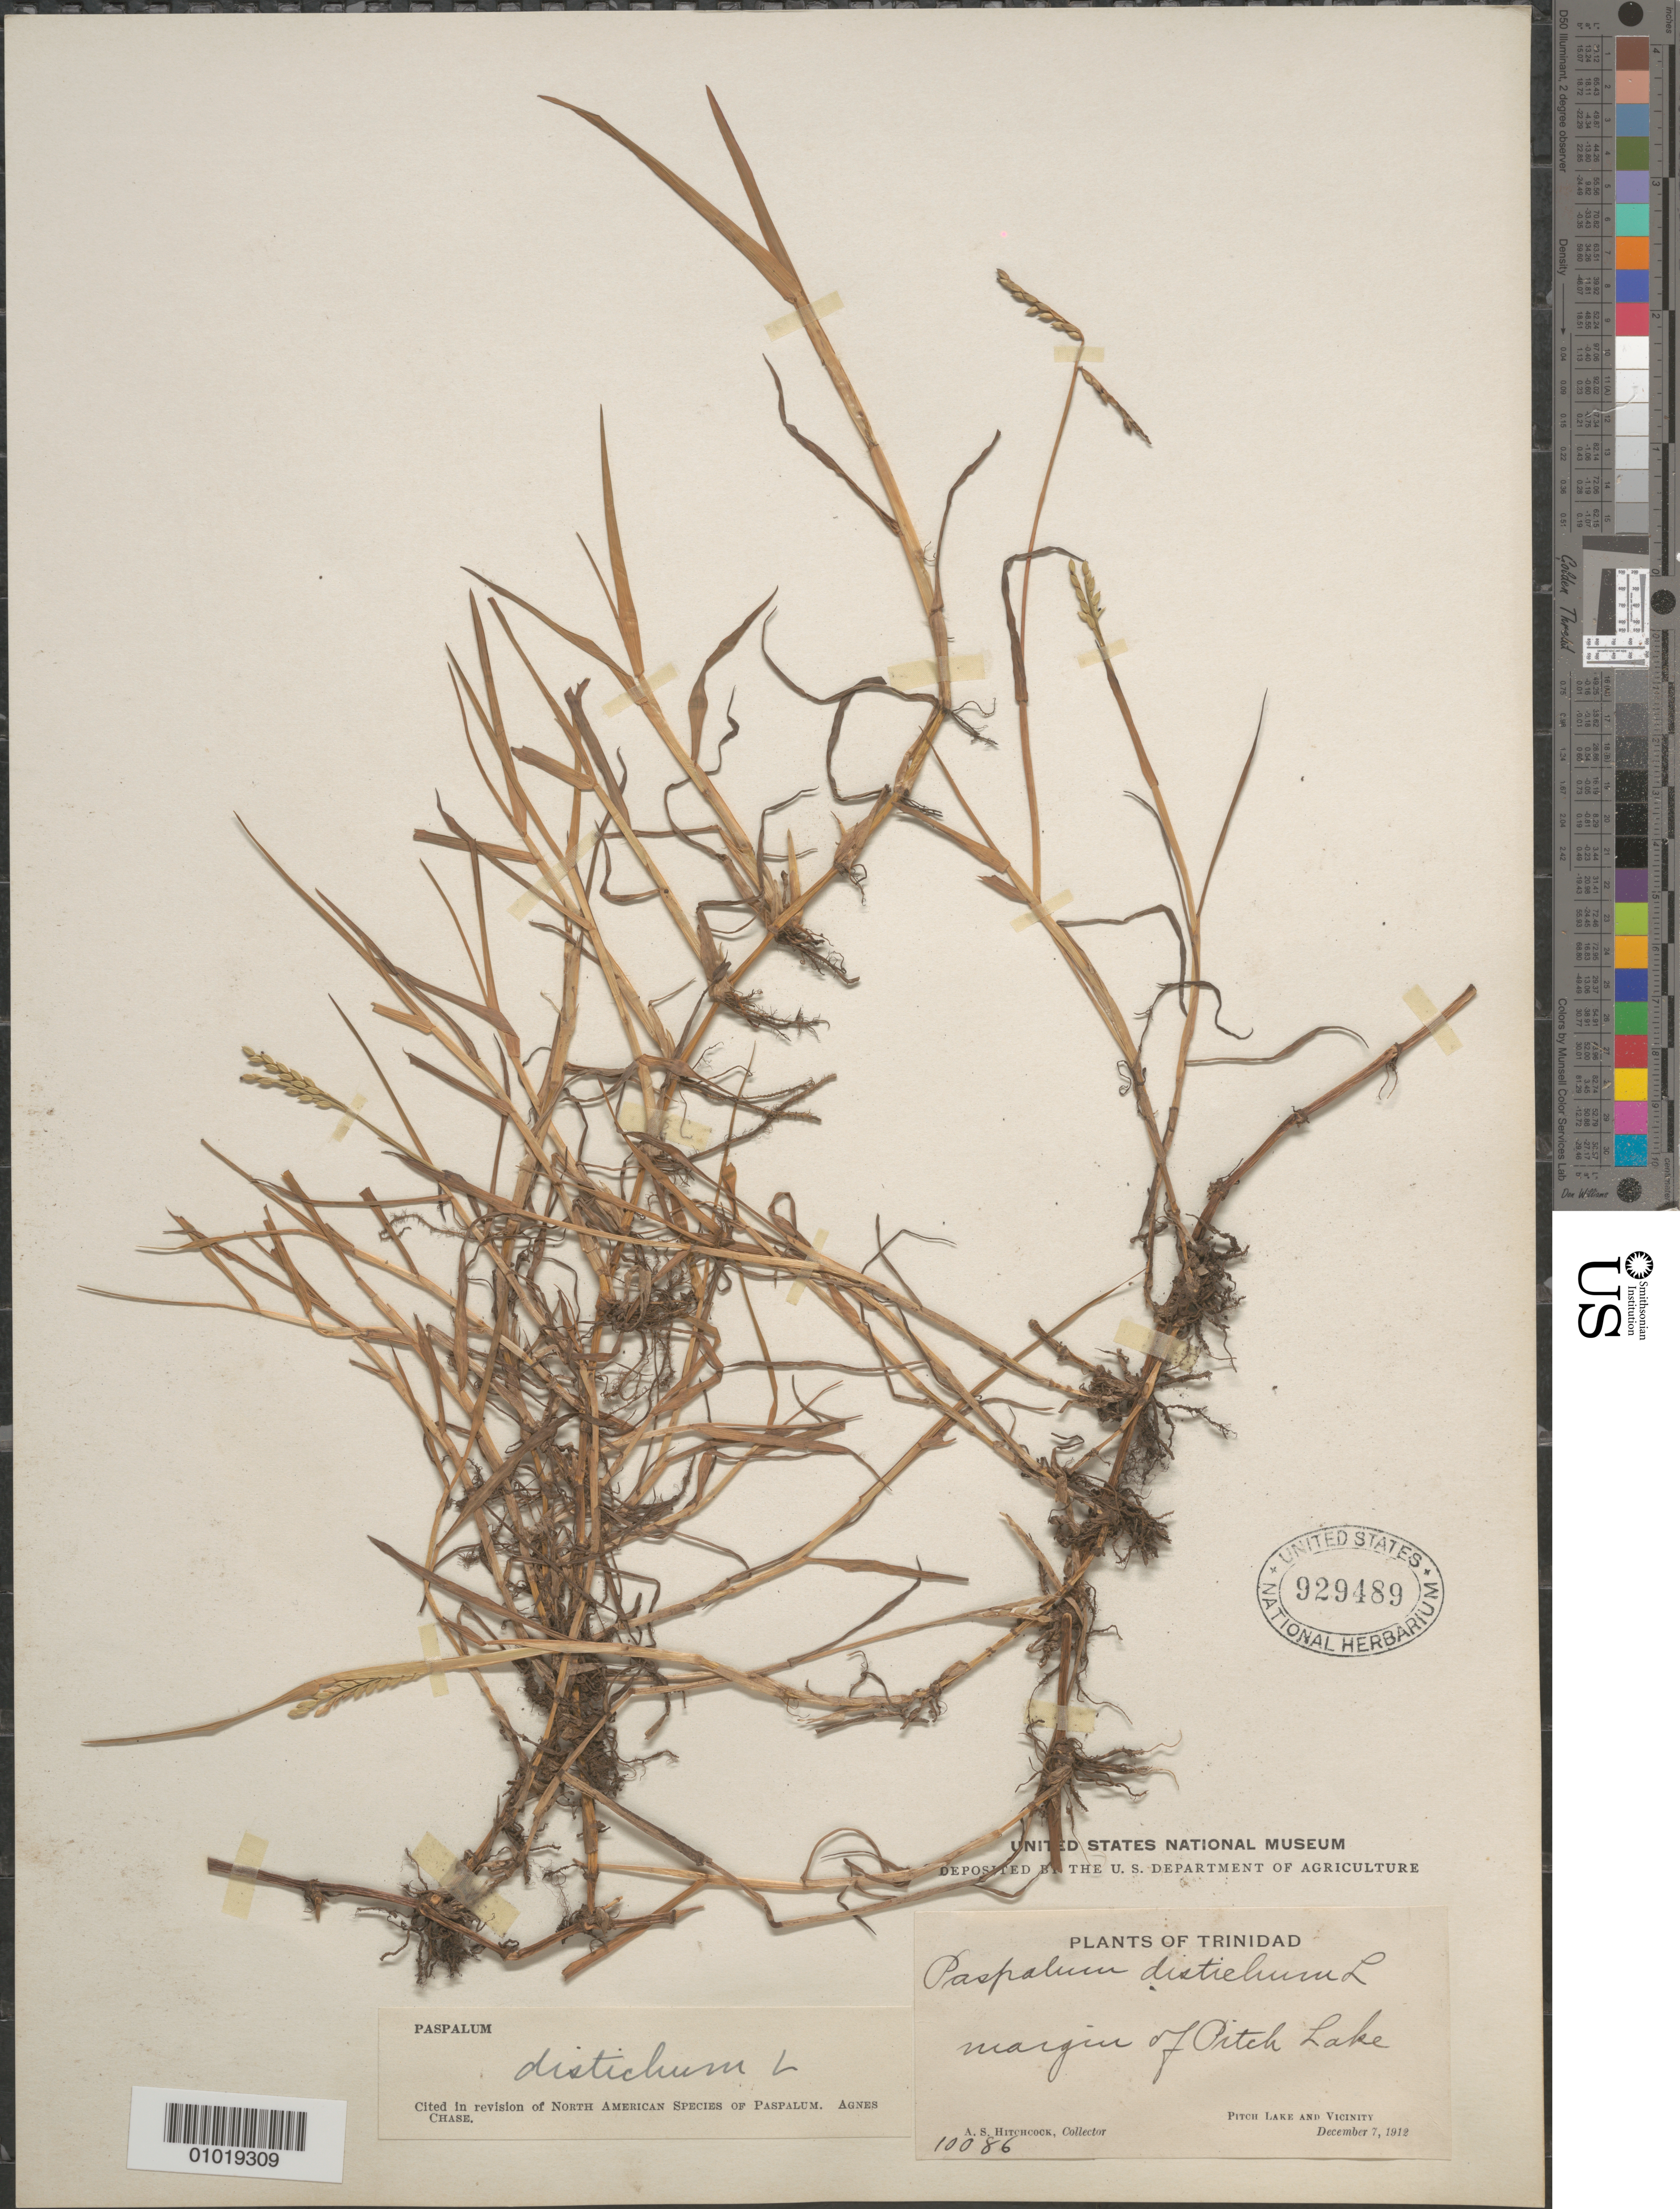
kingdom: Plantae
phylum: Tracheophyta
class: Liliopsida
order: Poales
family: Poaceae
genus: Paspalum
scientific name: Paspalum distichum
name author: L.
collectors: A. S. Hitchcock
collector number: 10086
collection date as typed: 07 Dec 1912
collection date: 1912-12-07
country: Trinidad and Tobago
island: Trinidad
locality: margin of Pitch Lake and vic.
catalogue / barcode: US 929489